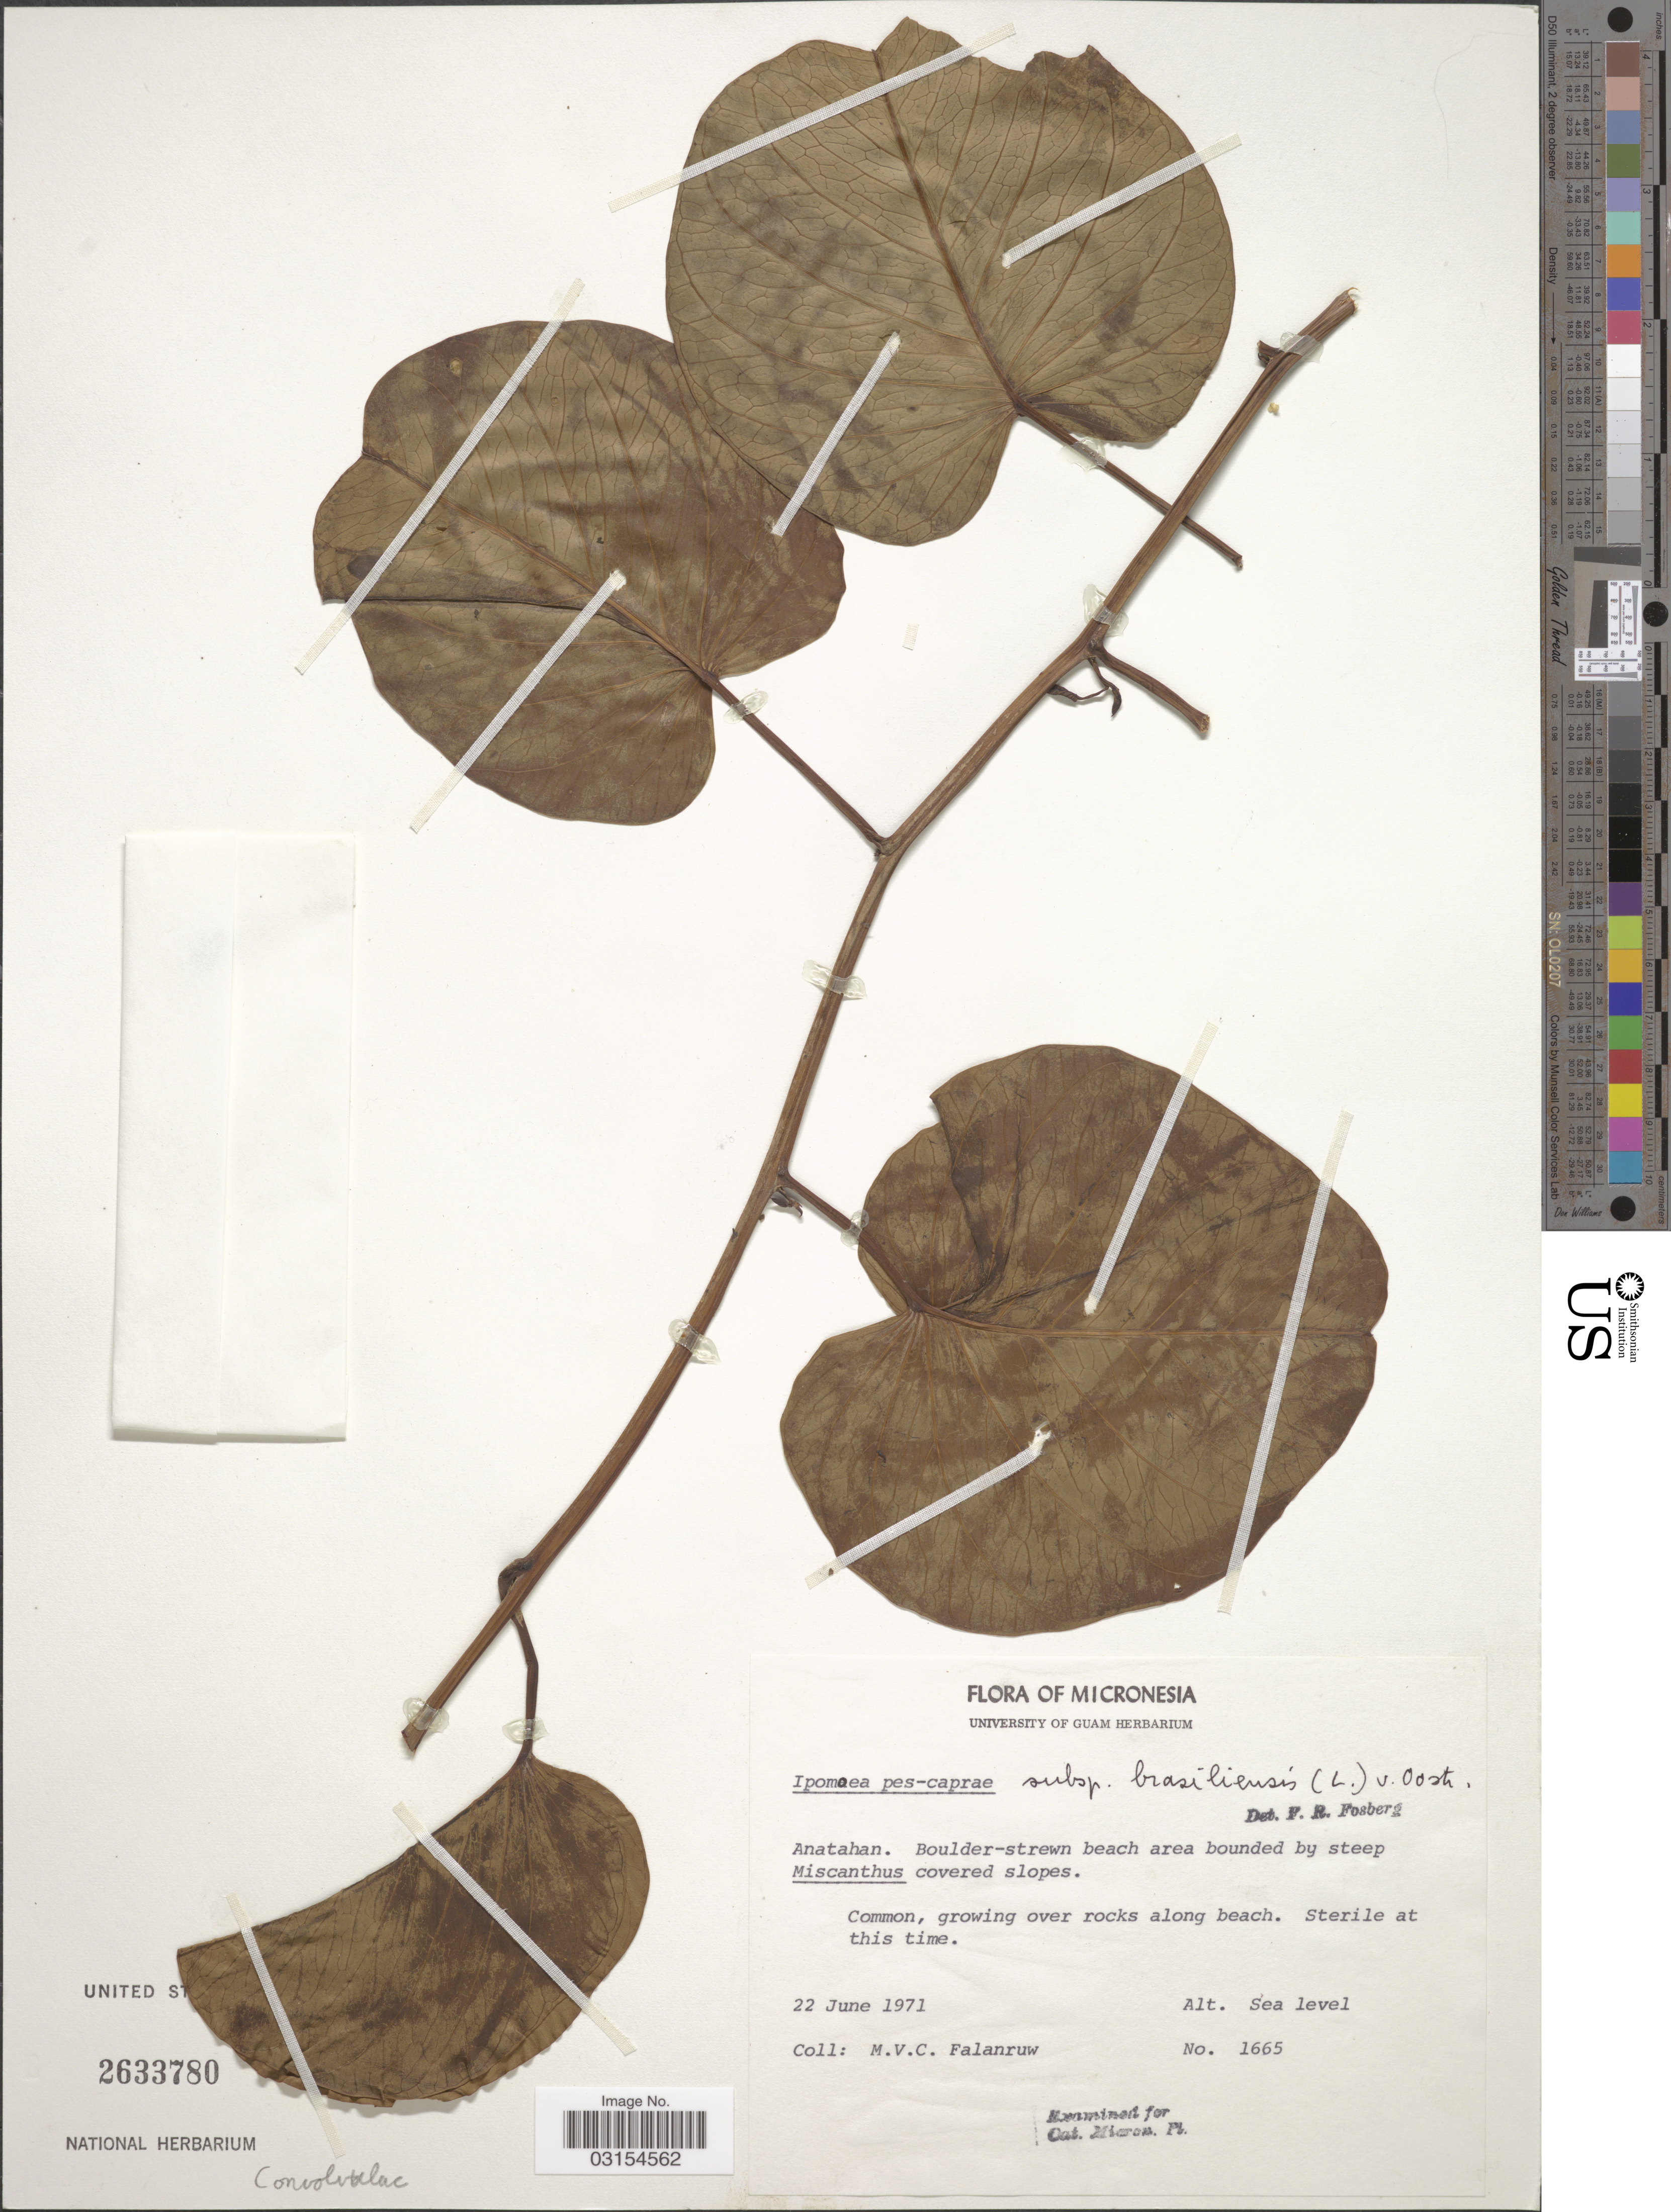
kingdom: Plantae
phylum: Tracheophyta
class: Magnoliopsida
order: Solanales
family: Convolvulaceae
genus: Ipomoea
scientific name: Ipomoea pes-caprae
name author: (L.) R. Br.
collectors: M. V. Falanruw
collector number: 1665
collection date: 1971-06-22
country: Northern Mariana Islands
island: Anatahan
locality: Anatahan.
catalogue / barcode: US 2633780